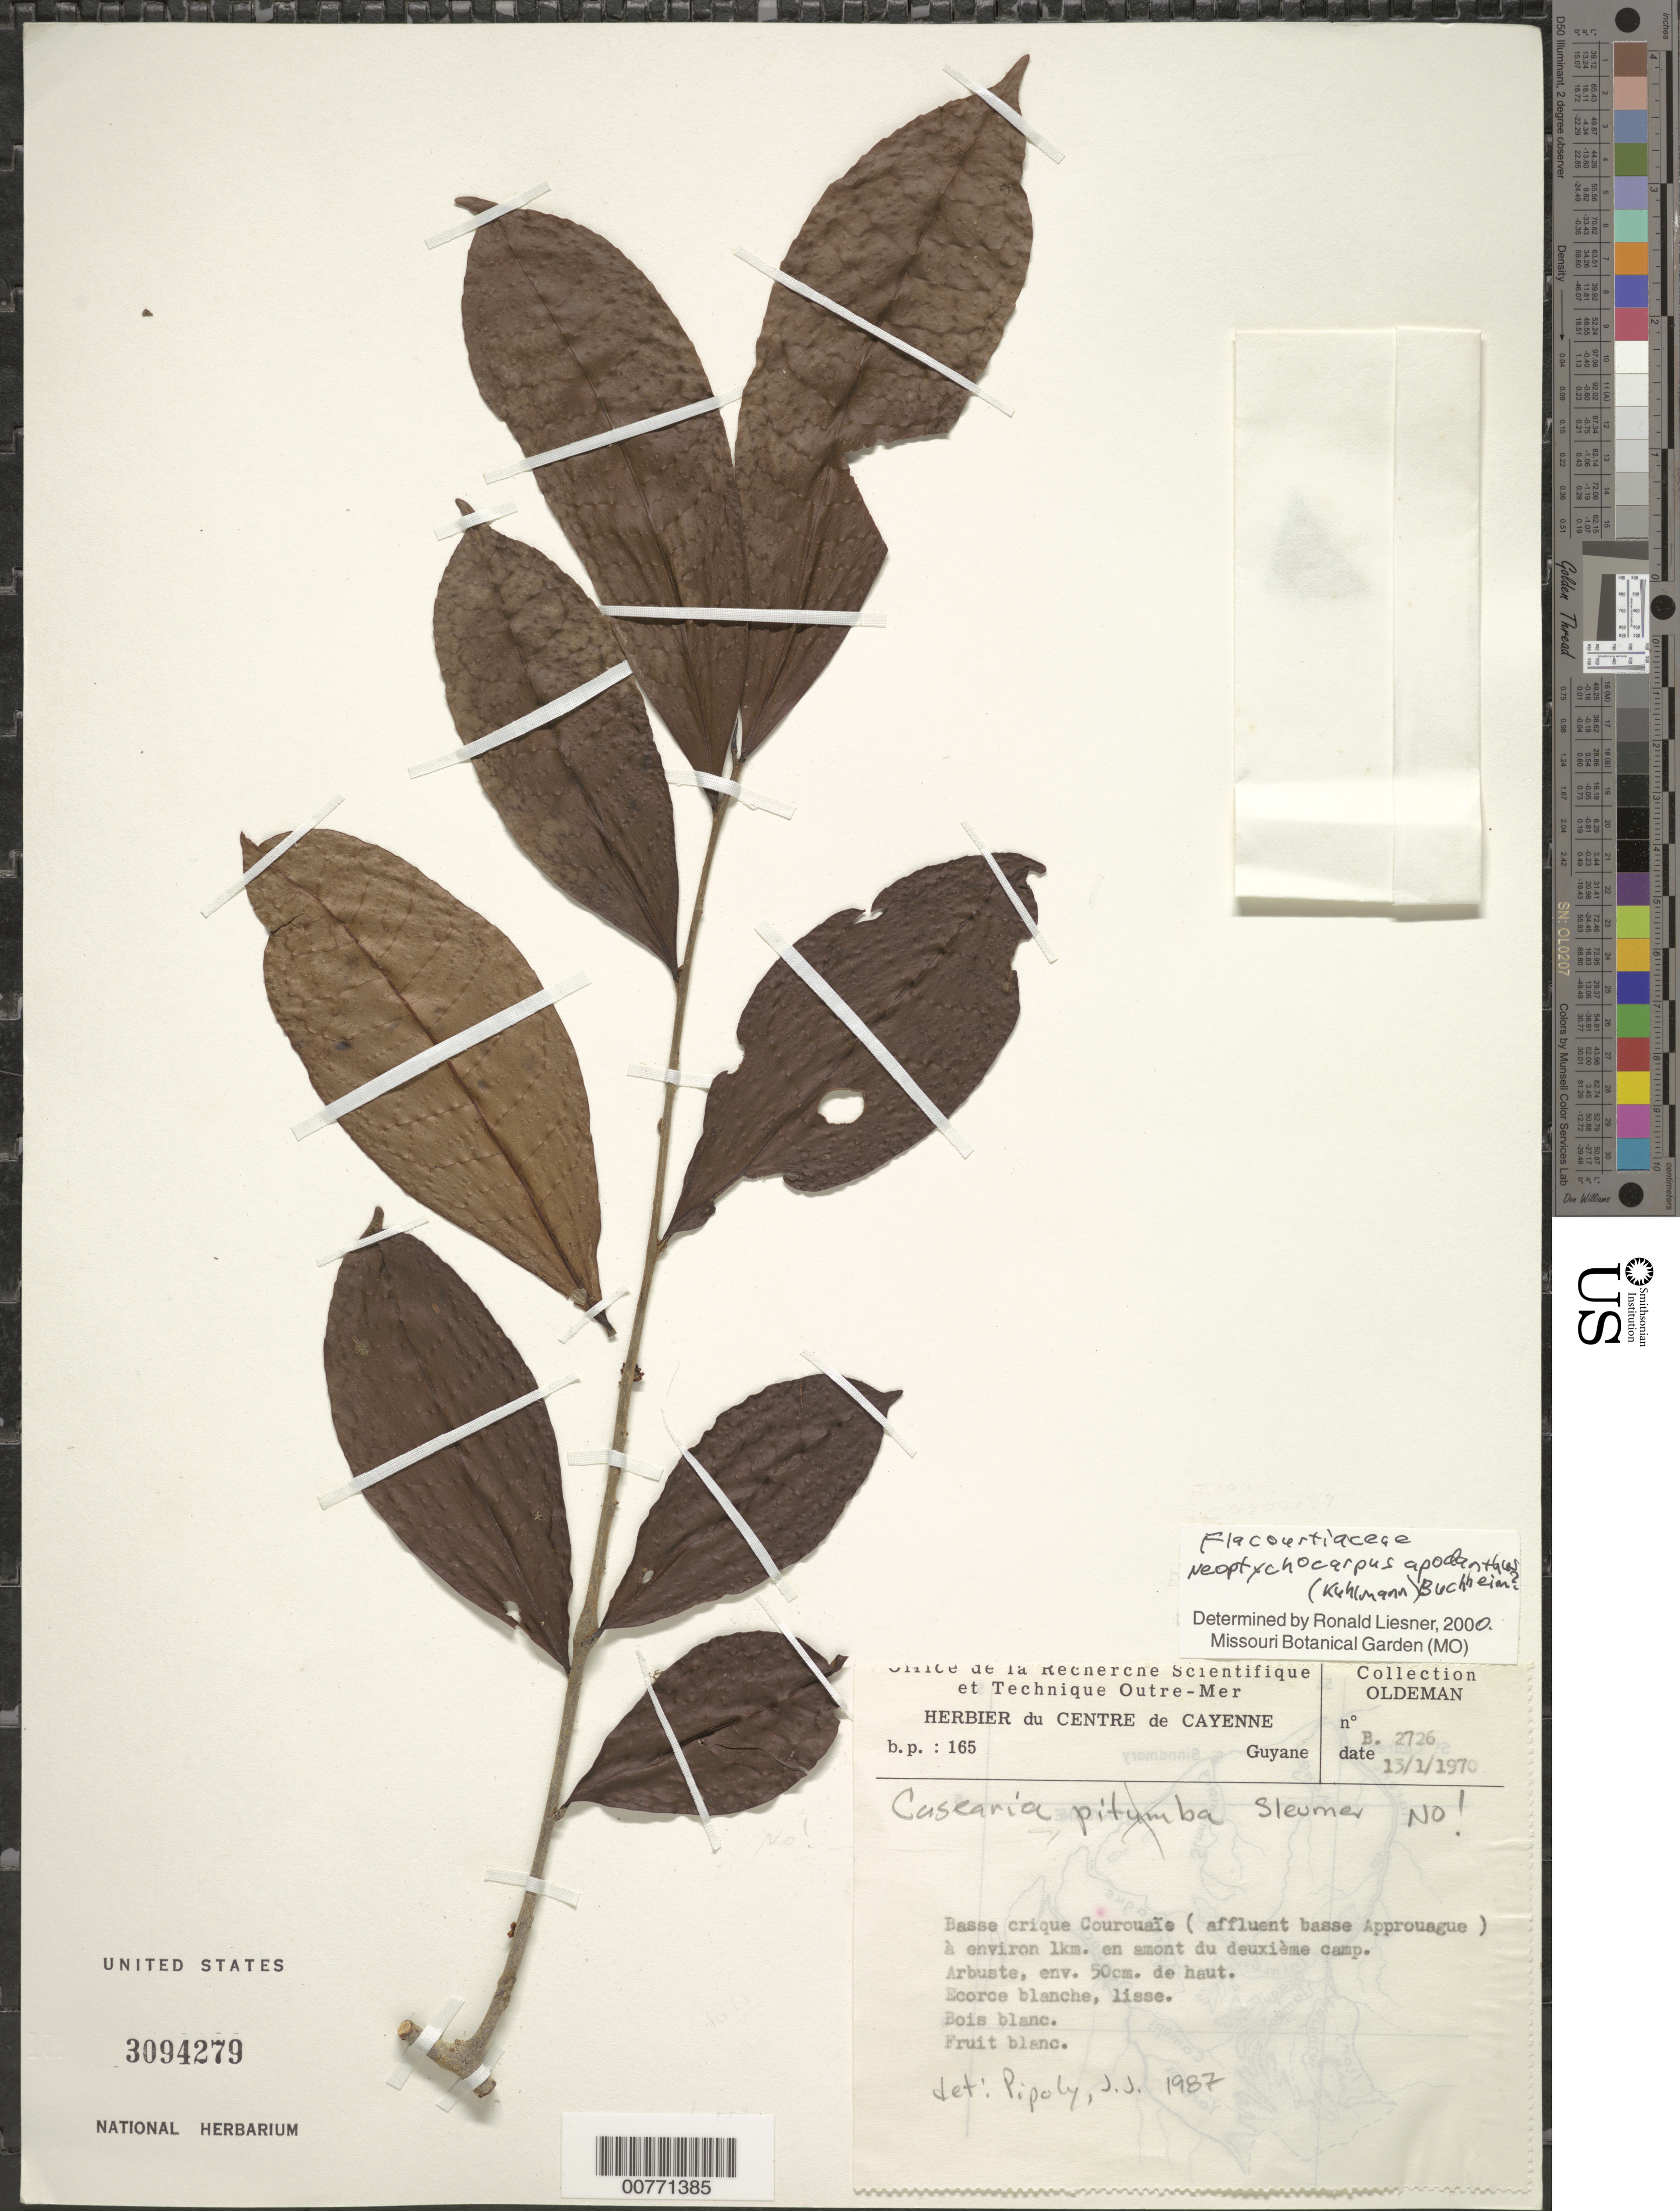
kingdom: Plantae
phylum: Tracheophyta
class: Magnoliopsida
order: Malpighiales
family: Salicaceae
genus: Casearia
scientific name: Casearia apodantha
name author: (Kuhlm.) Mestier et al.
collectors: R. Oldeman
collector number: B 2726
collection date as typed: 13-Jan-70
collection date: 1970-01-13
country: French Guiana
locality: Basse crique Courouaïe (affluent basse Approuague)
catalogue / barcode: US 3094279